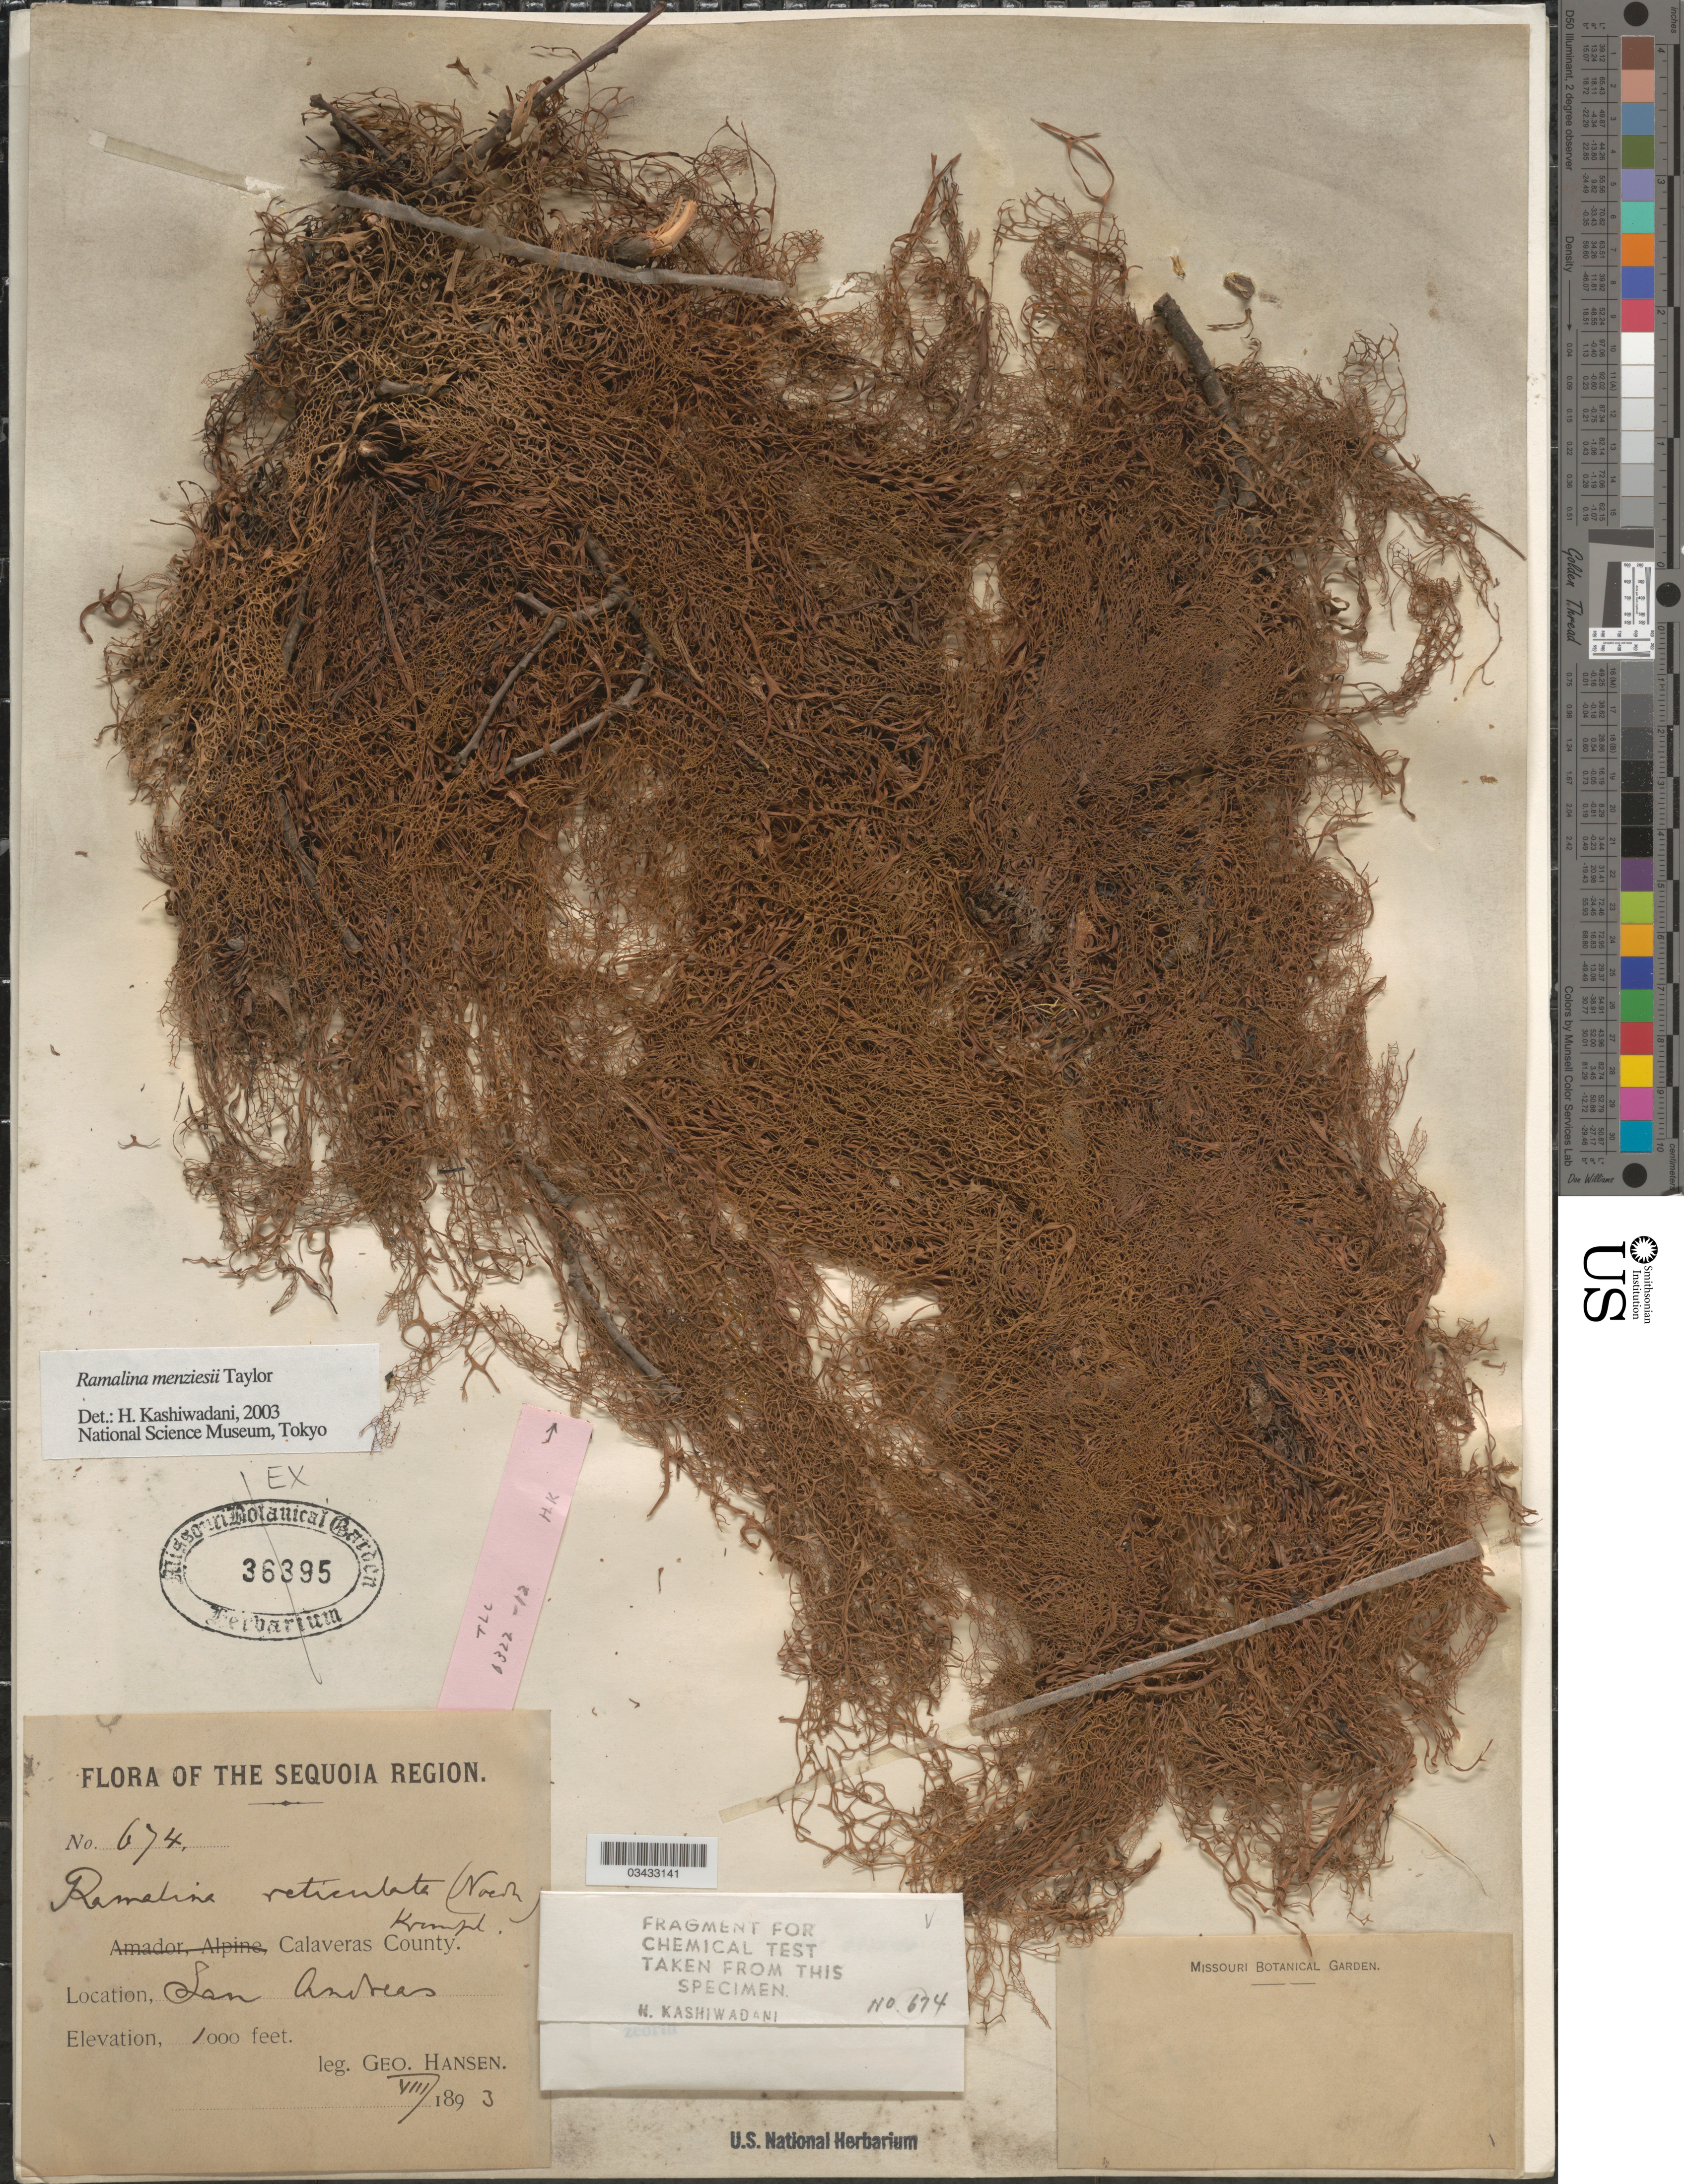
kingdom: Fungi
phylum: Ascomycota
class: Lecanoromycetes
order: Lecanorales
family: Ramalinaceae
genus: Ramalina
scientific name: Ramalina menziesii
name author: T. Taylor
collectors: G. Hansen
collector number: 674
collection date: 1893-08-07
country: United States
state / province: California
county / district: Calaveras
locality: The Sequoia Gigantea Region. San Andreas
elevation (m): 305